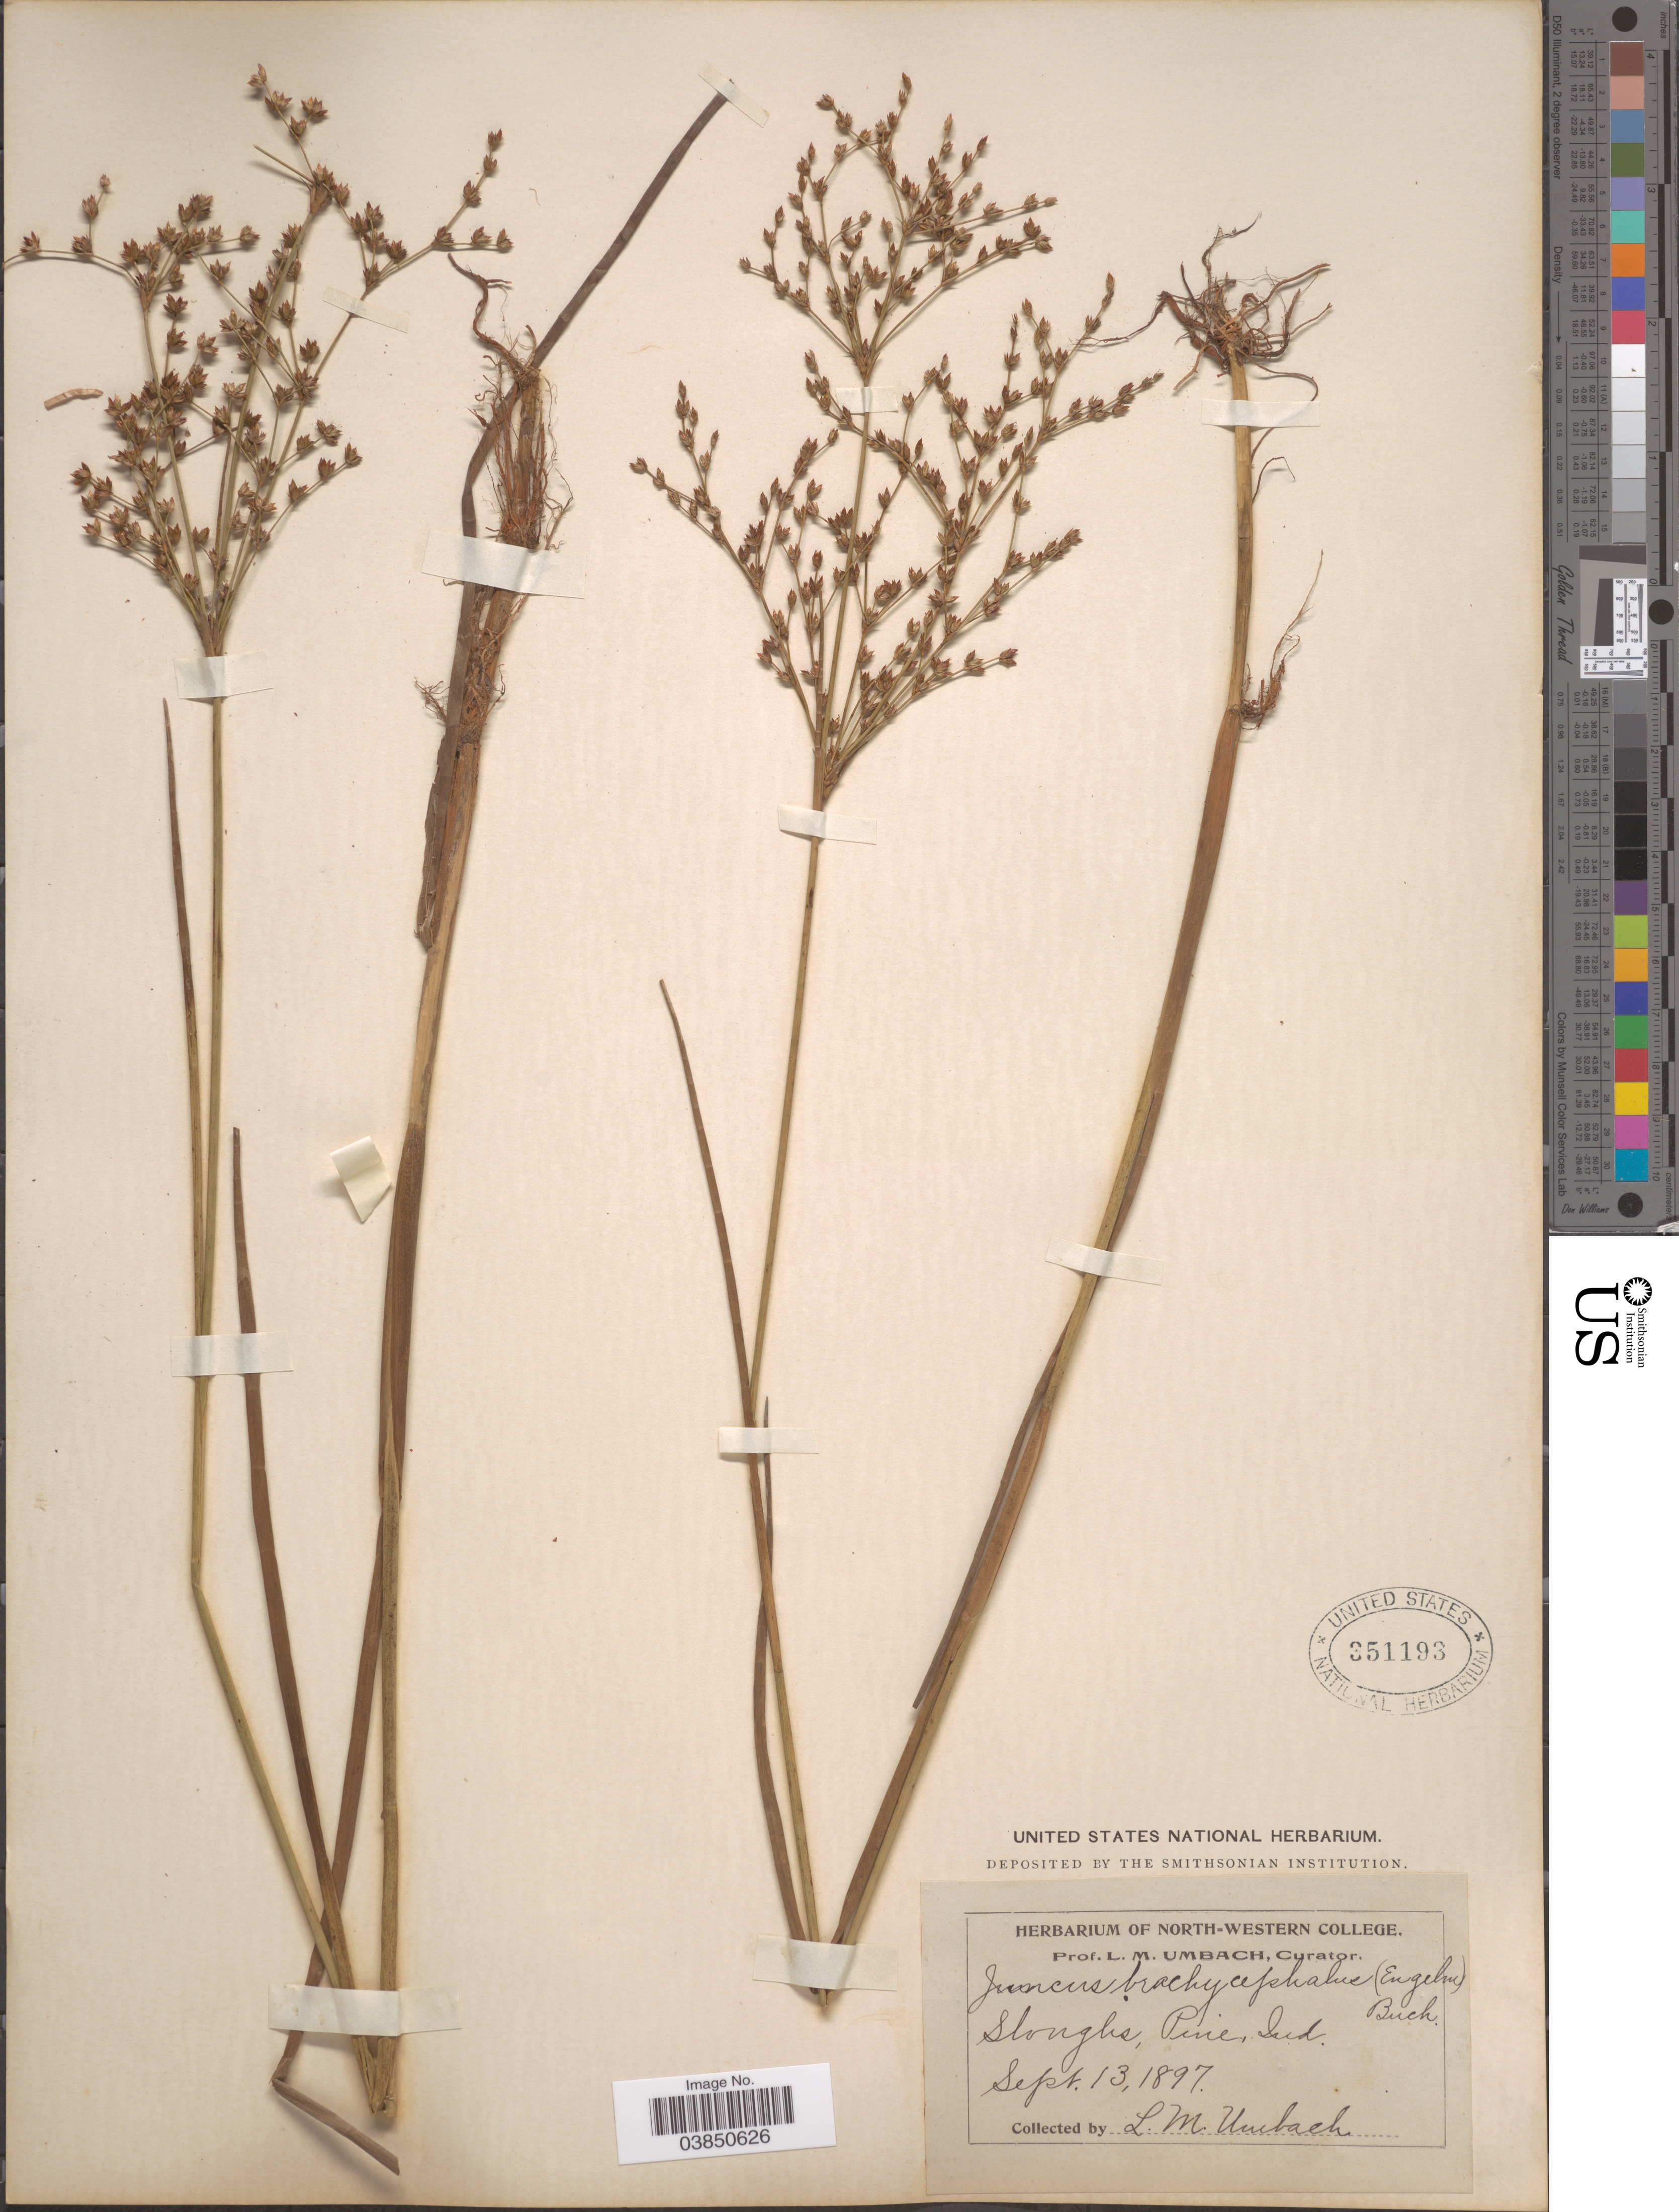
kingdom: Plantae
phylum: Tracheophyta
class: Liliopsida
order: Poales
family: Juncaceae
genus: Juncus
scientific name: Juncus brachycephalus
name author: (Engelm.) Buchenau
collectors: L. M. Umbach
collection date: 1897-09-13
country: United States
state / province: Indiana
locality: Sloughs, Pine.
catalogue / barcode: US 351193